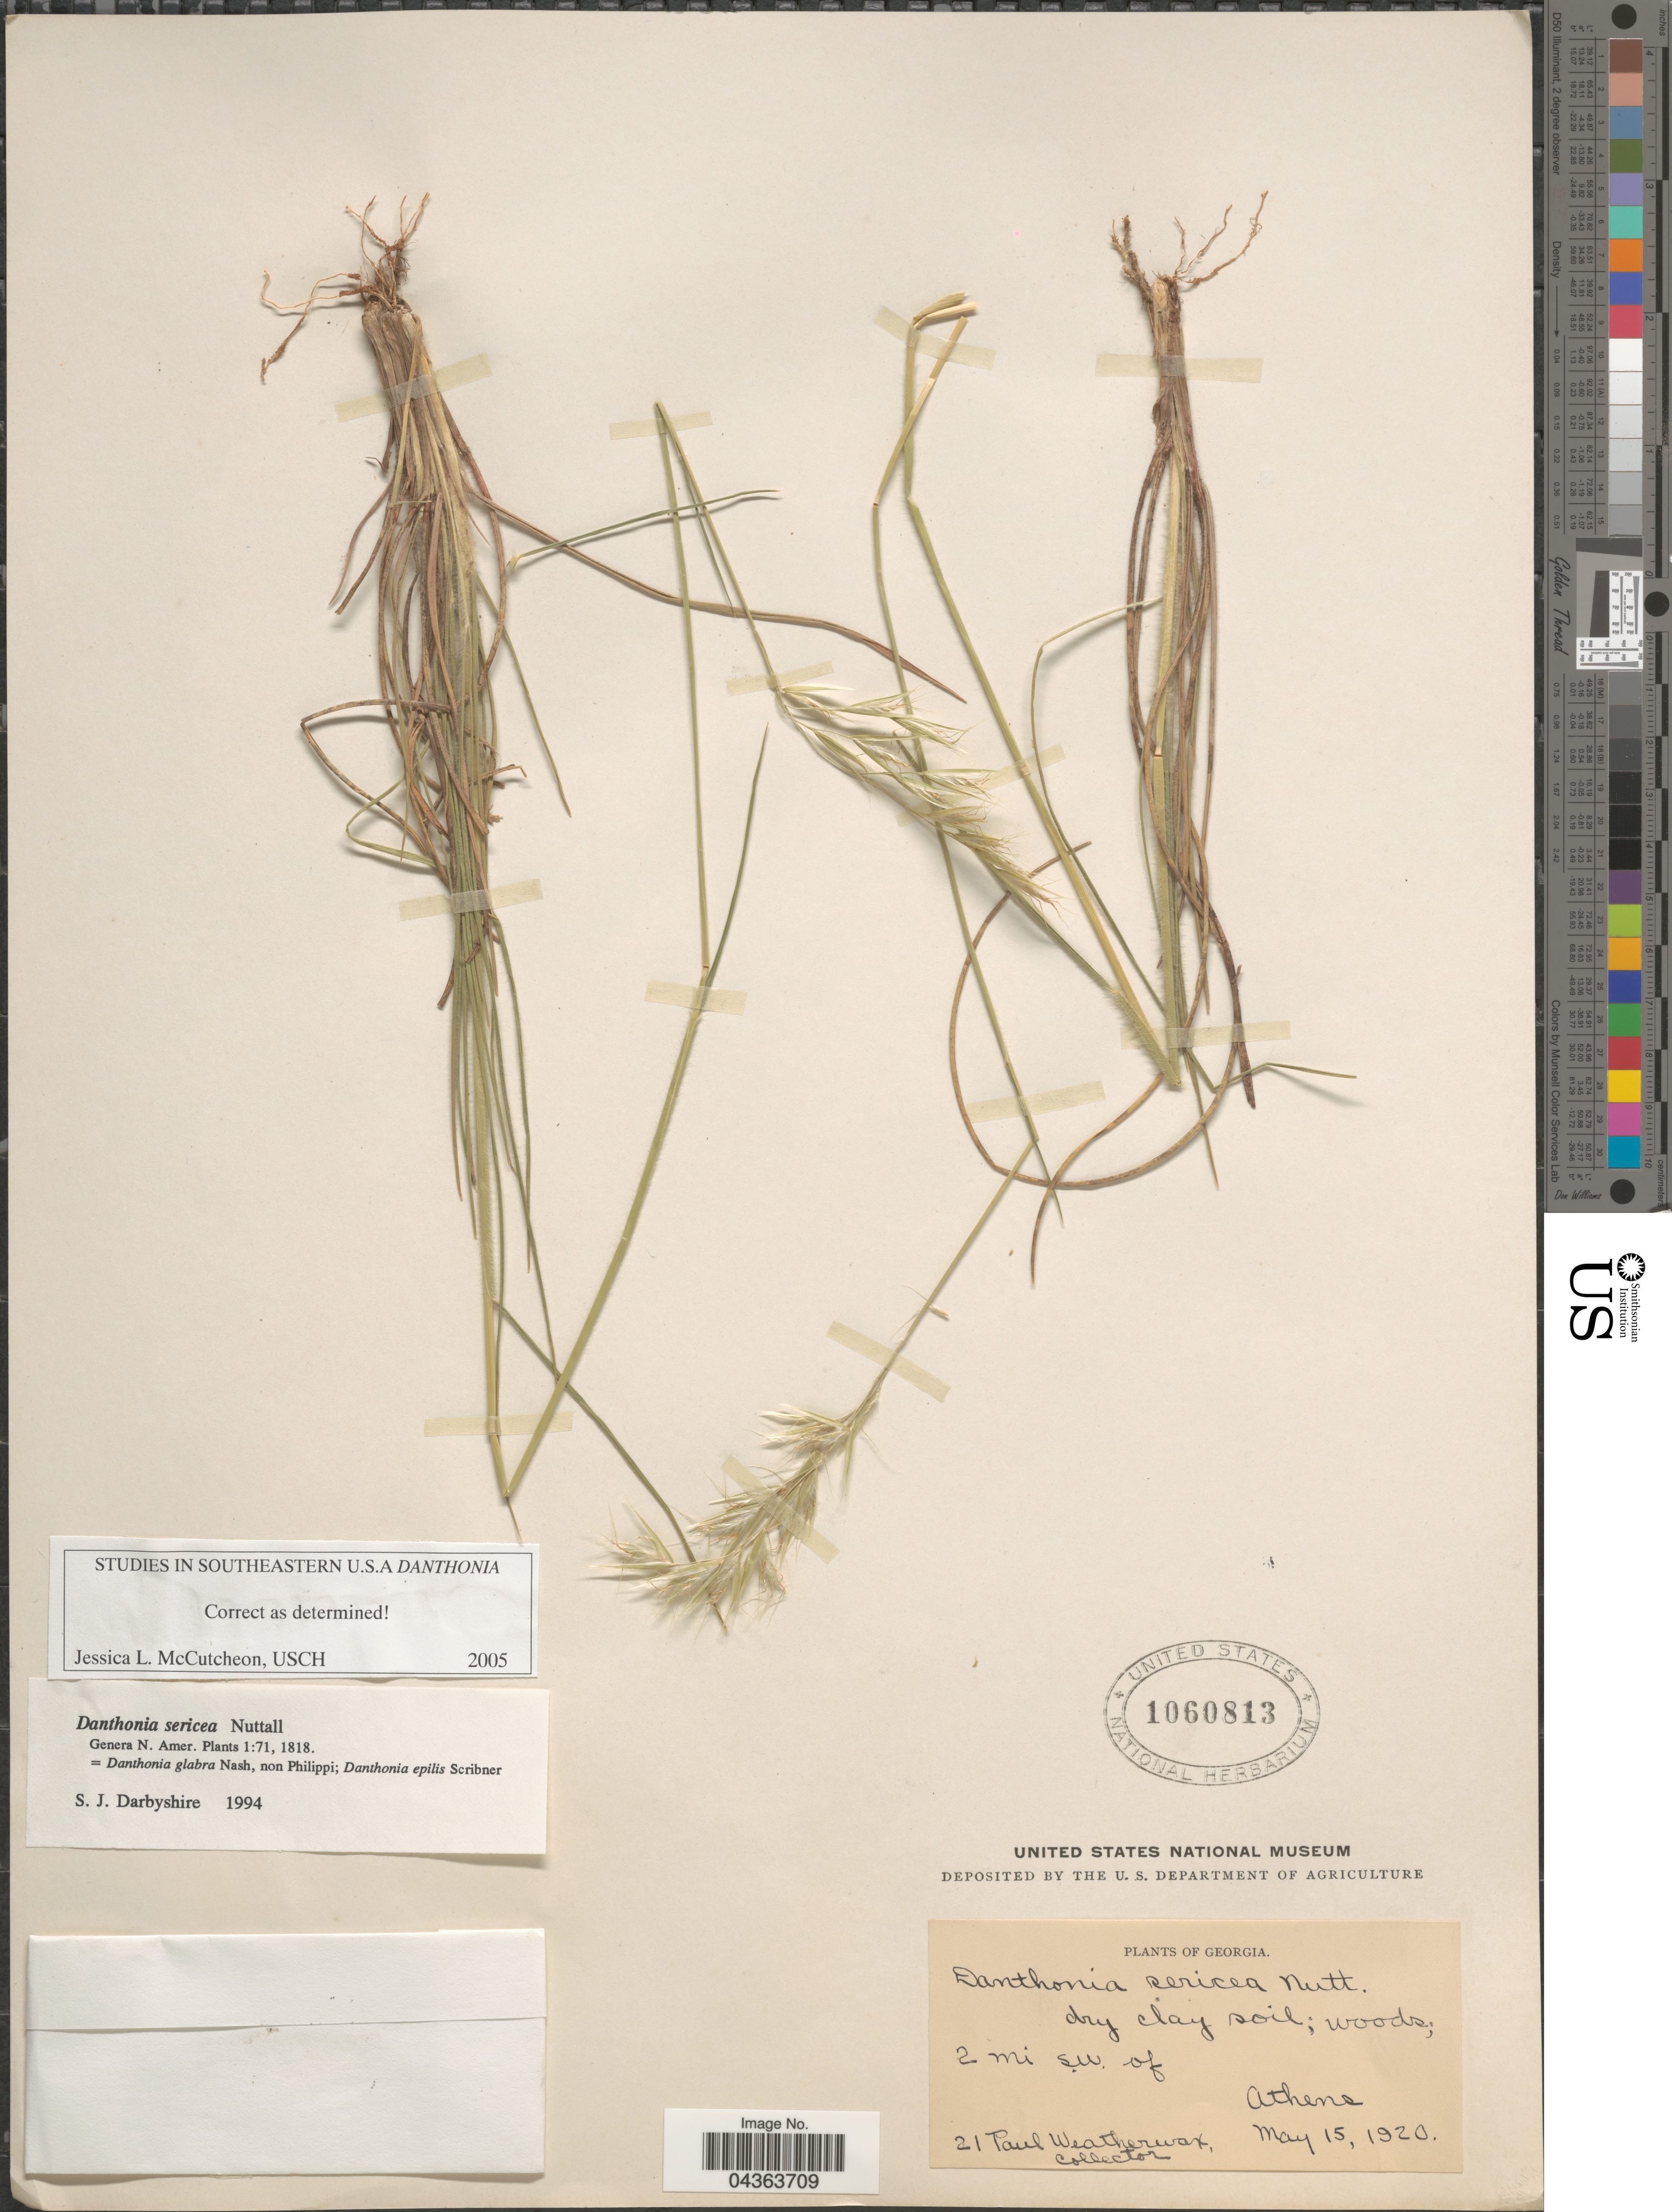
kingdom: Plantae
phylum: Tracheophyta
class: Liliopsida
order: Poales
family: Poaceae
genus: Danthonia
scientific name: Danthonia sericea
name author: Nutt.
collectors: P. Weatherwax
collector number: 21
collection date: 1920-05-15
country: United States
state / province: Georgia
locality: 2 mi s. w. of Athens.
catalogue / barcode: US 1060813